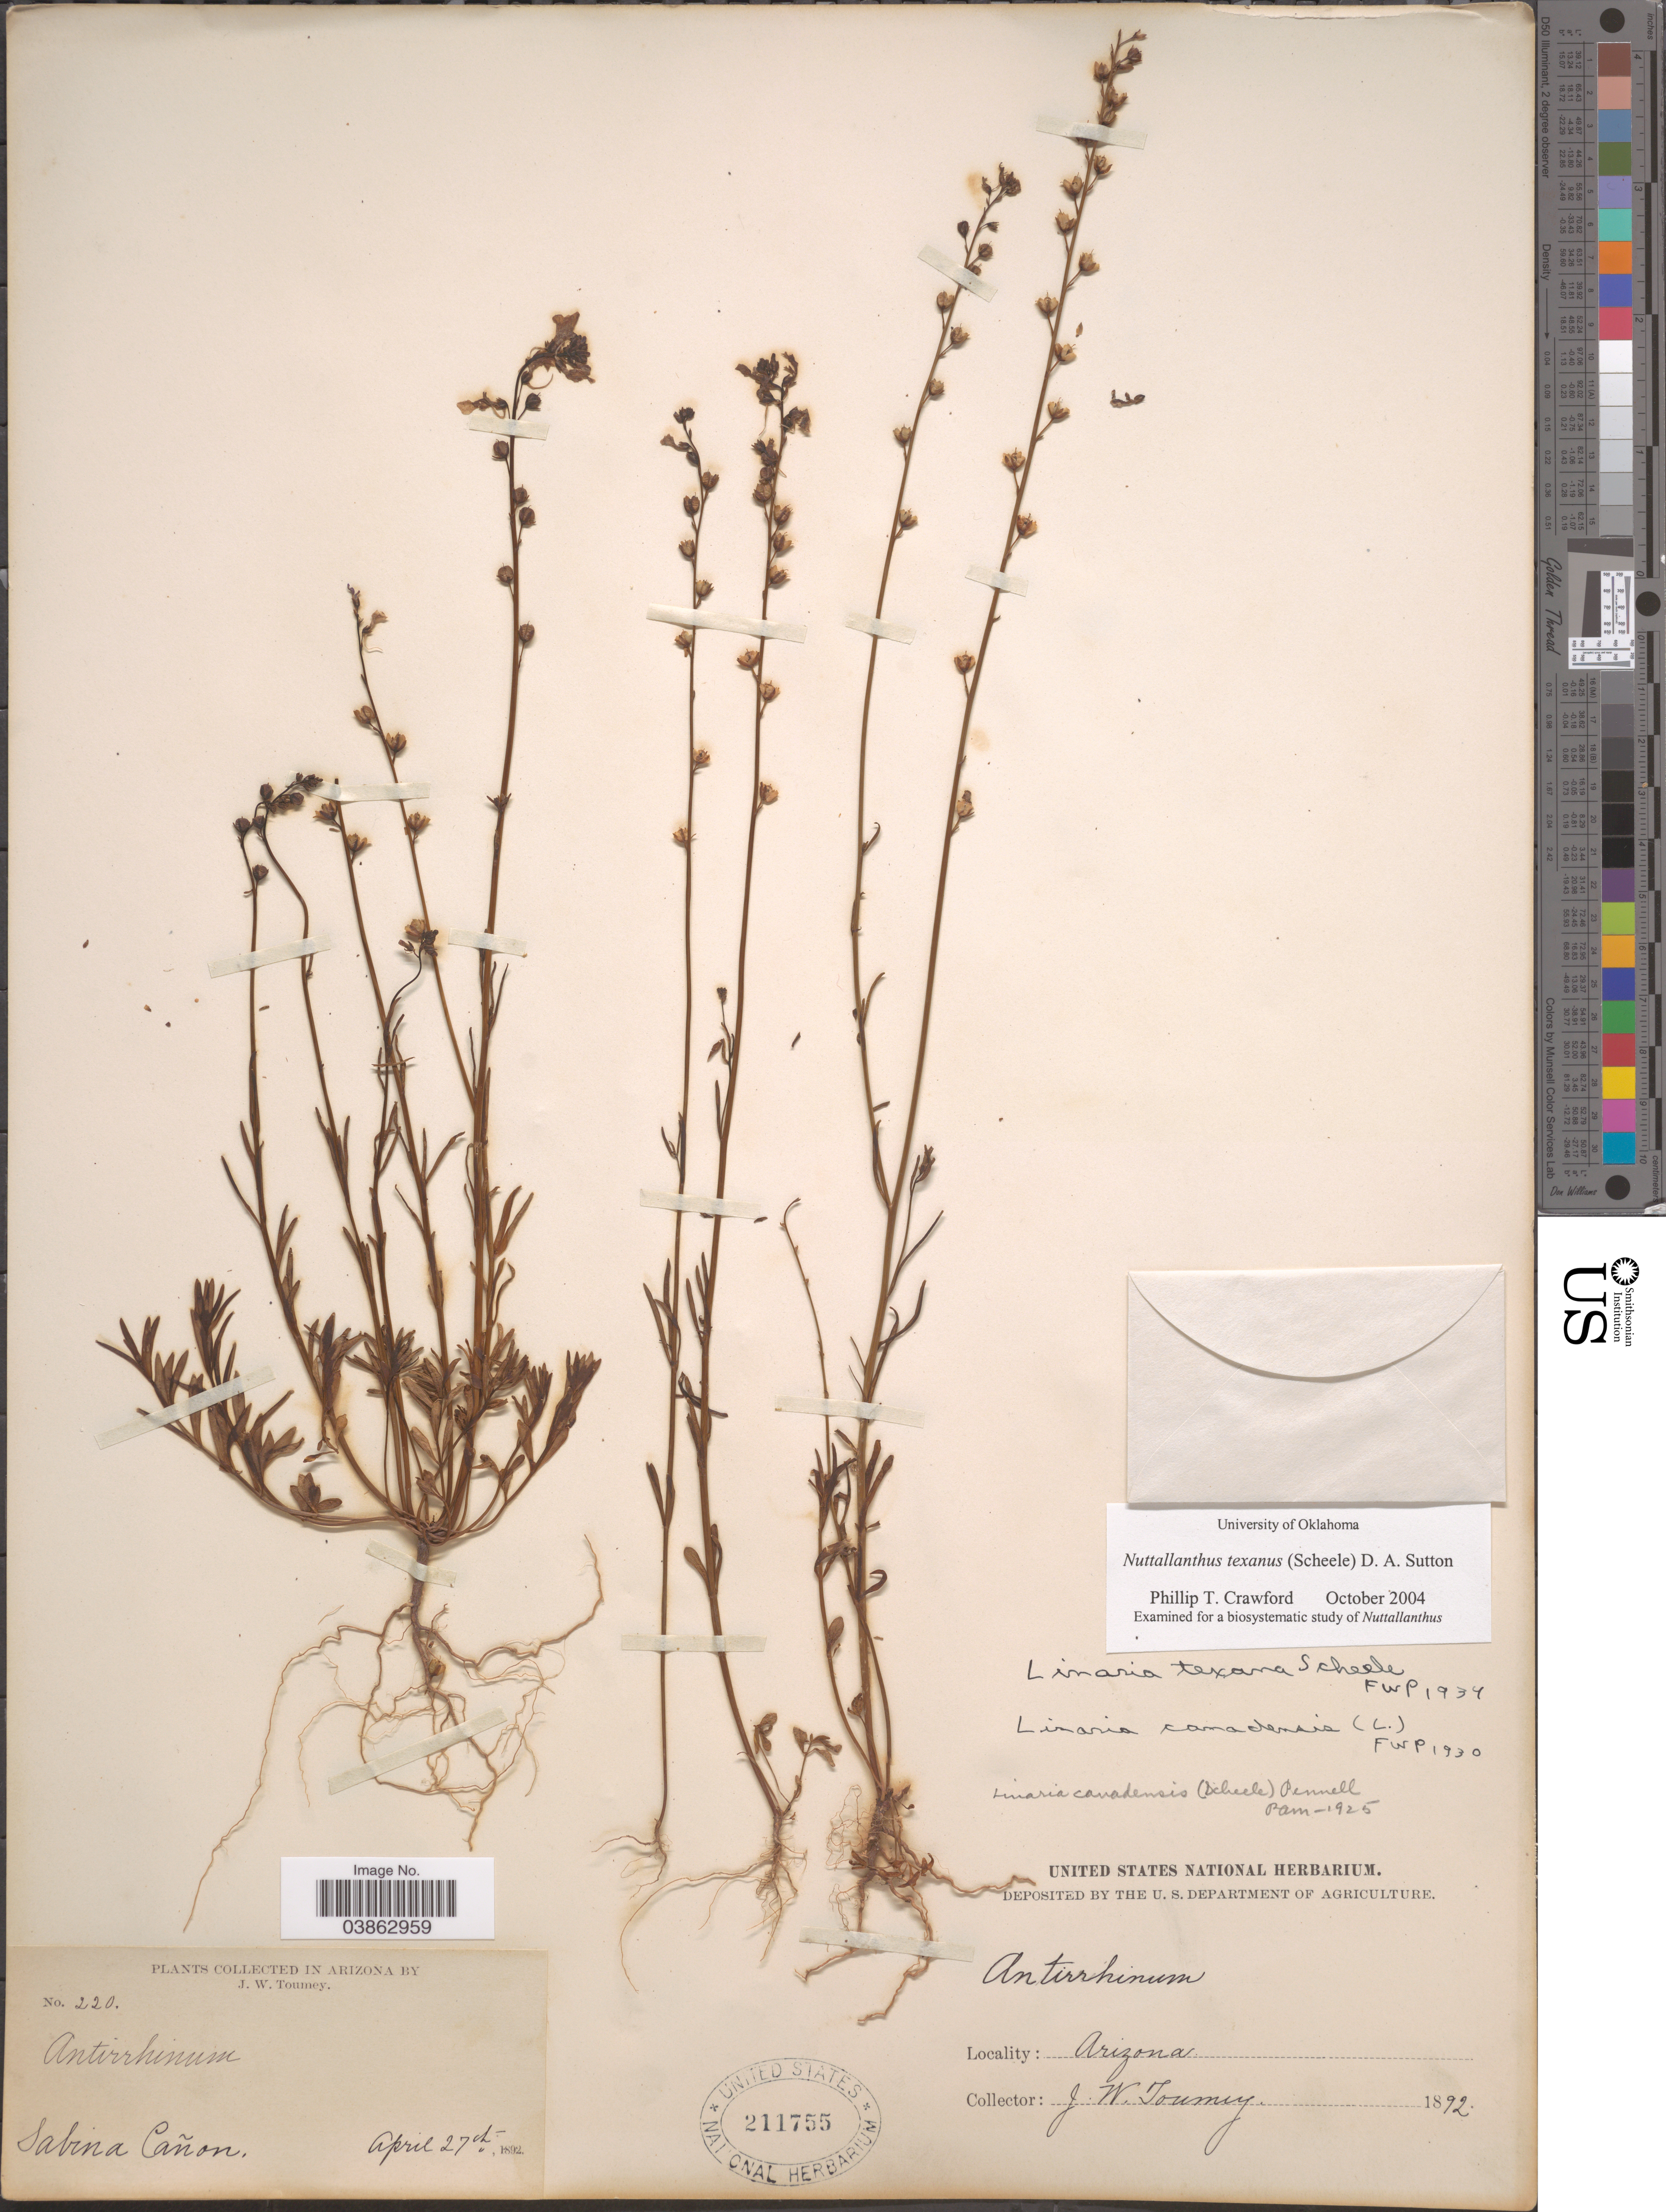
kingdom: Plantae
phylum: Tracheophyta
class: Magnoliopsida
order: Lamiales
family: Plantaginaceae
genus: Linaria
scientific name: Linaria texana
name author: Scheele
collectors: J. W. Toumey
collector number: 220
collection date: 1892-04-27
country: United States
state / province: Arizona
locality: Sabina Cañon.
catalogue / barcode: US 211755